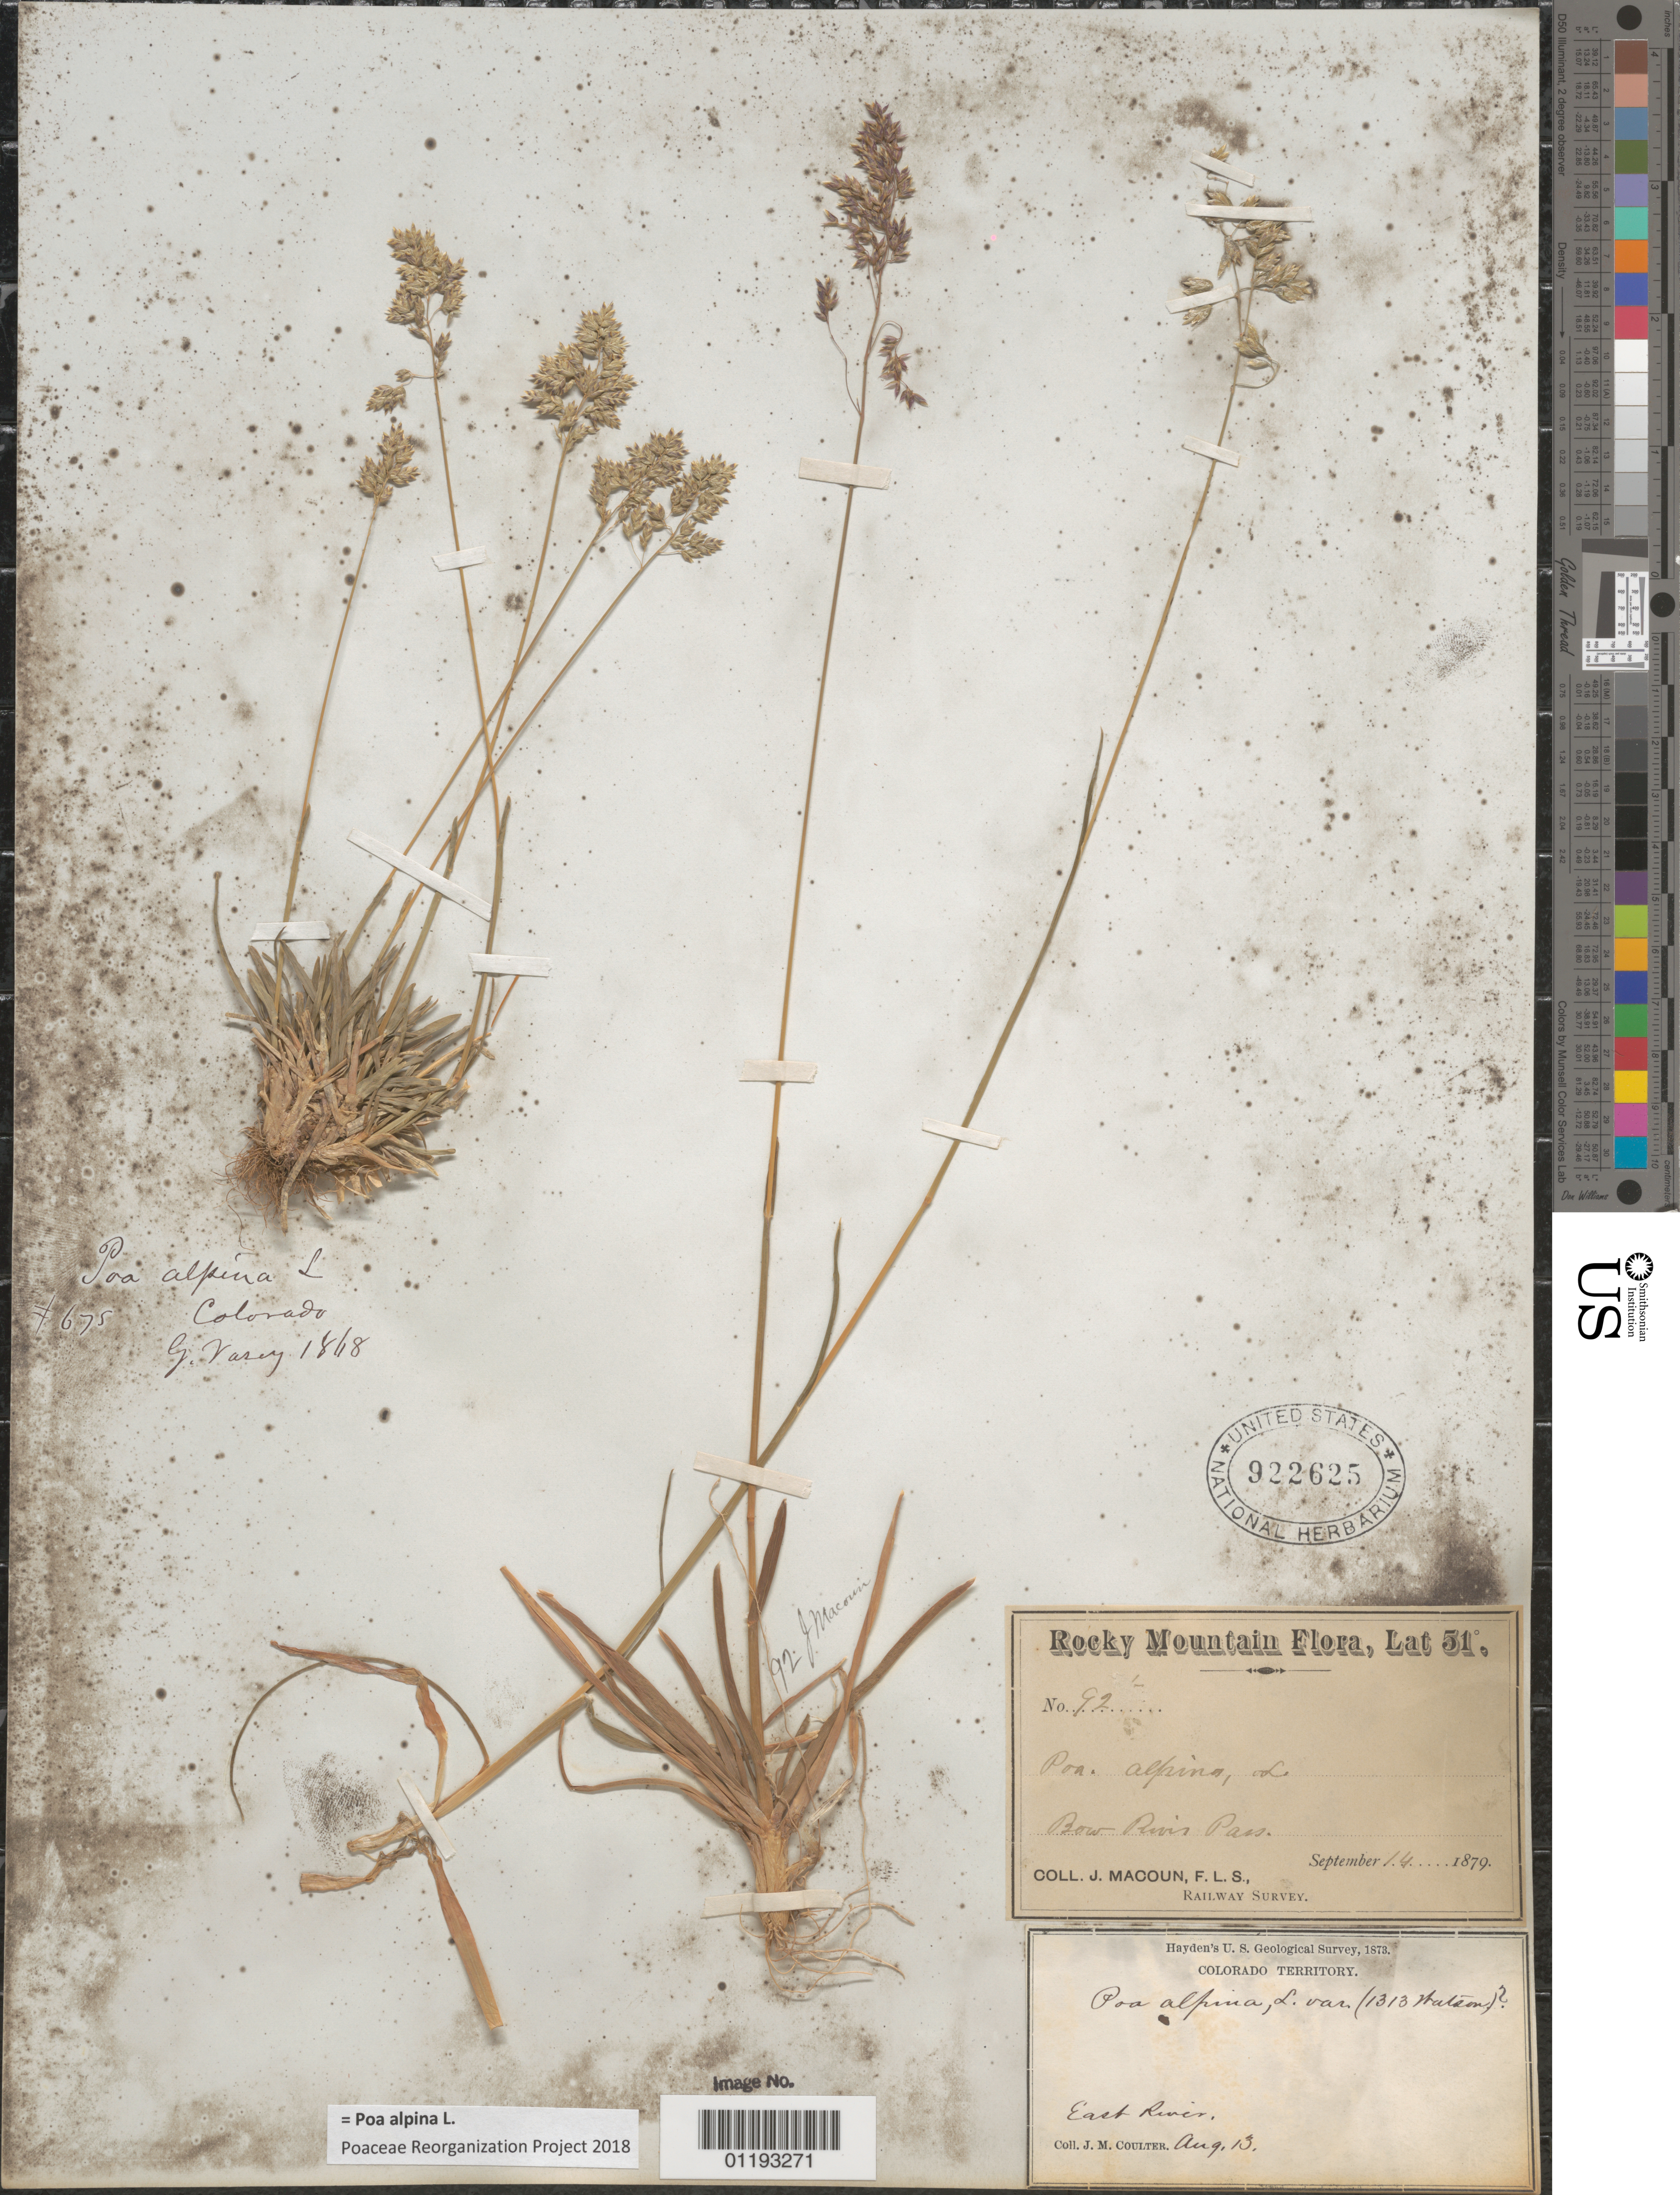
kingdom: Plantae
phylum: Tracheophyta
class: Liliopsida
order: Poales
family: Poaceae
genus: Poa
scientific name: Poa alpina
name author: L.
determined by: Poaceae Reorganization Project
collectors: J. M. Coulter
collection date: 1873-08-13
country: United States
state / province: Colorado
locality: East River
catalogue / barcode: US 922625